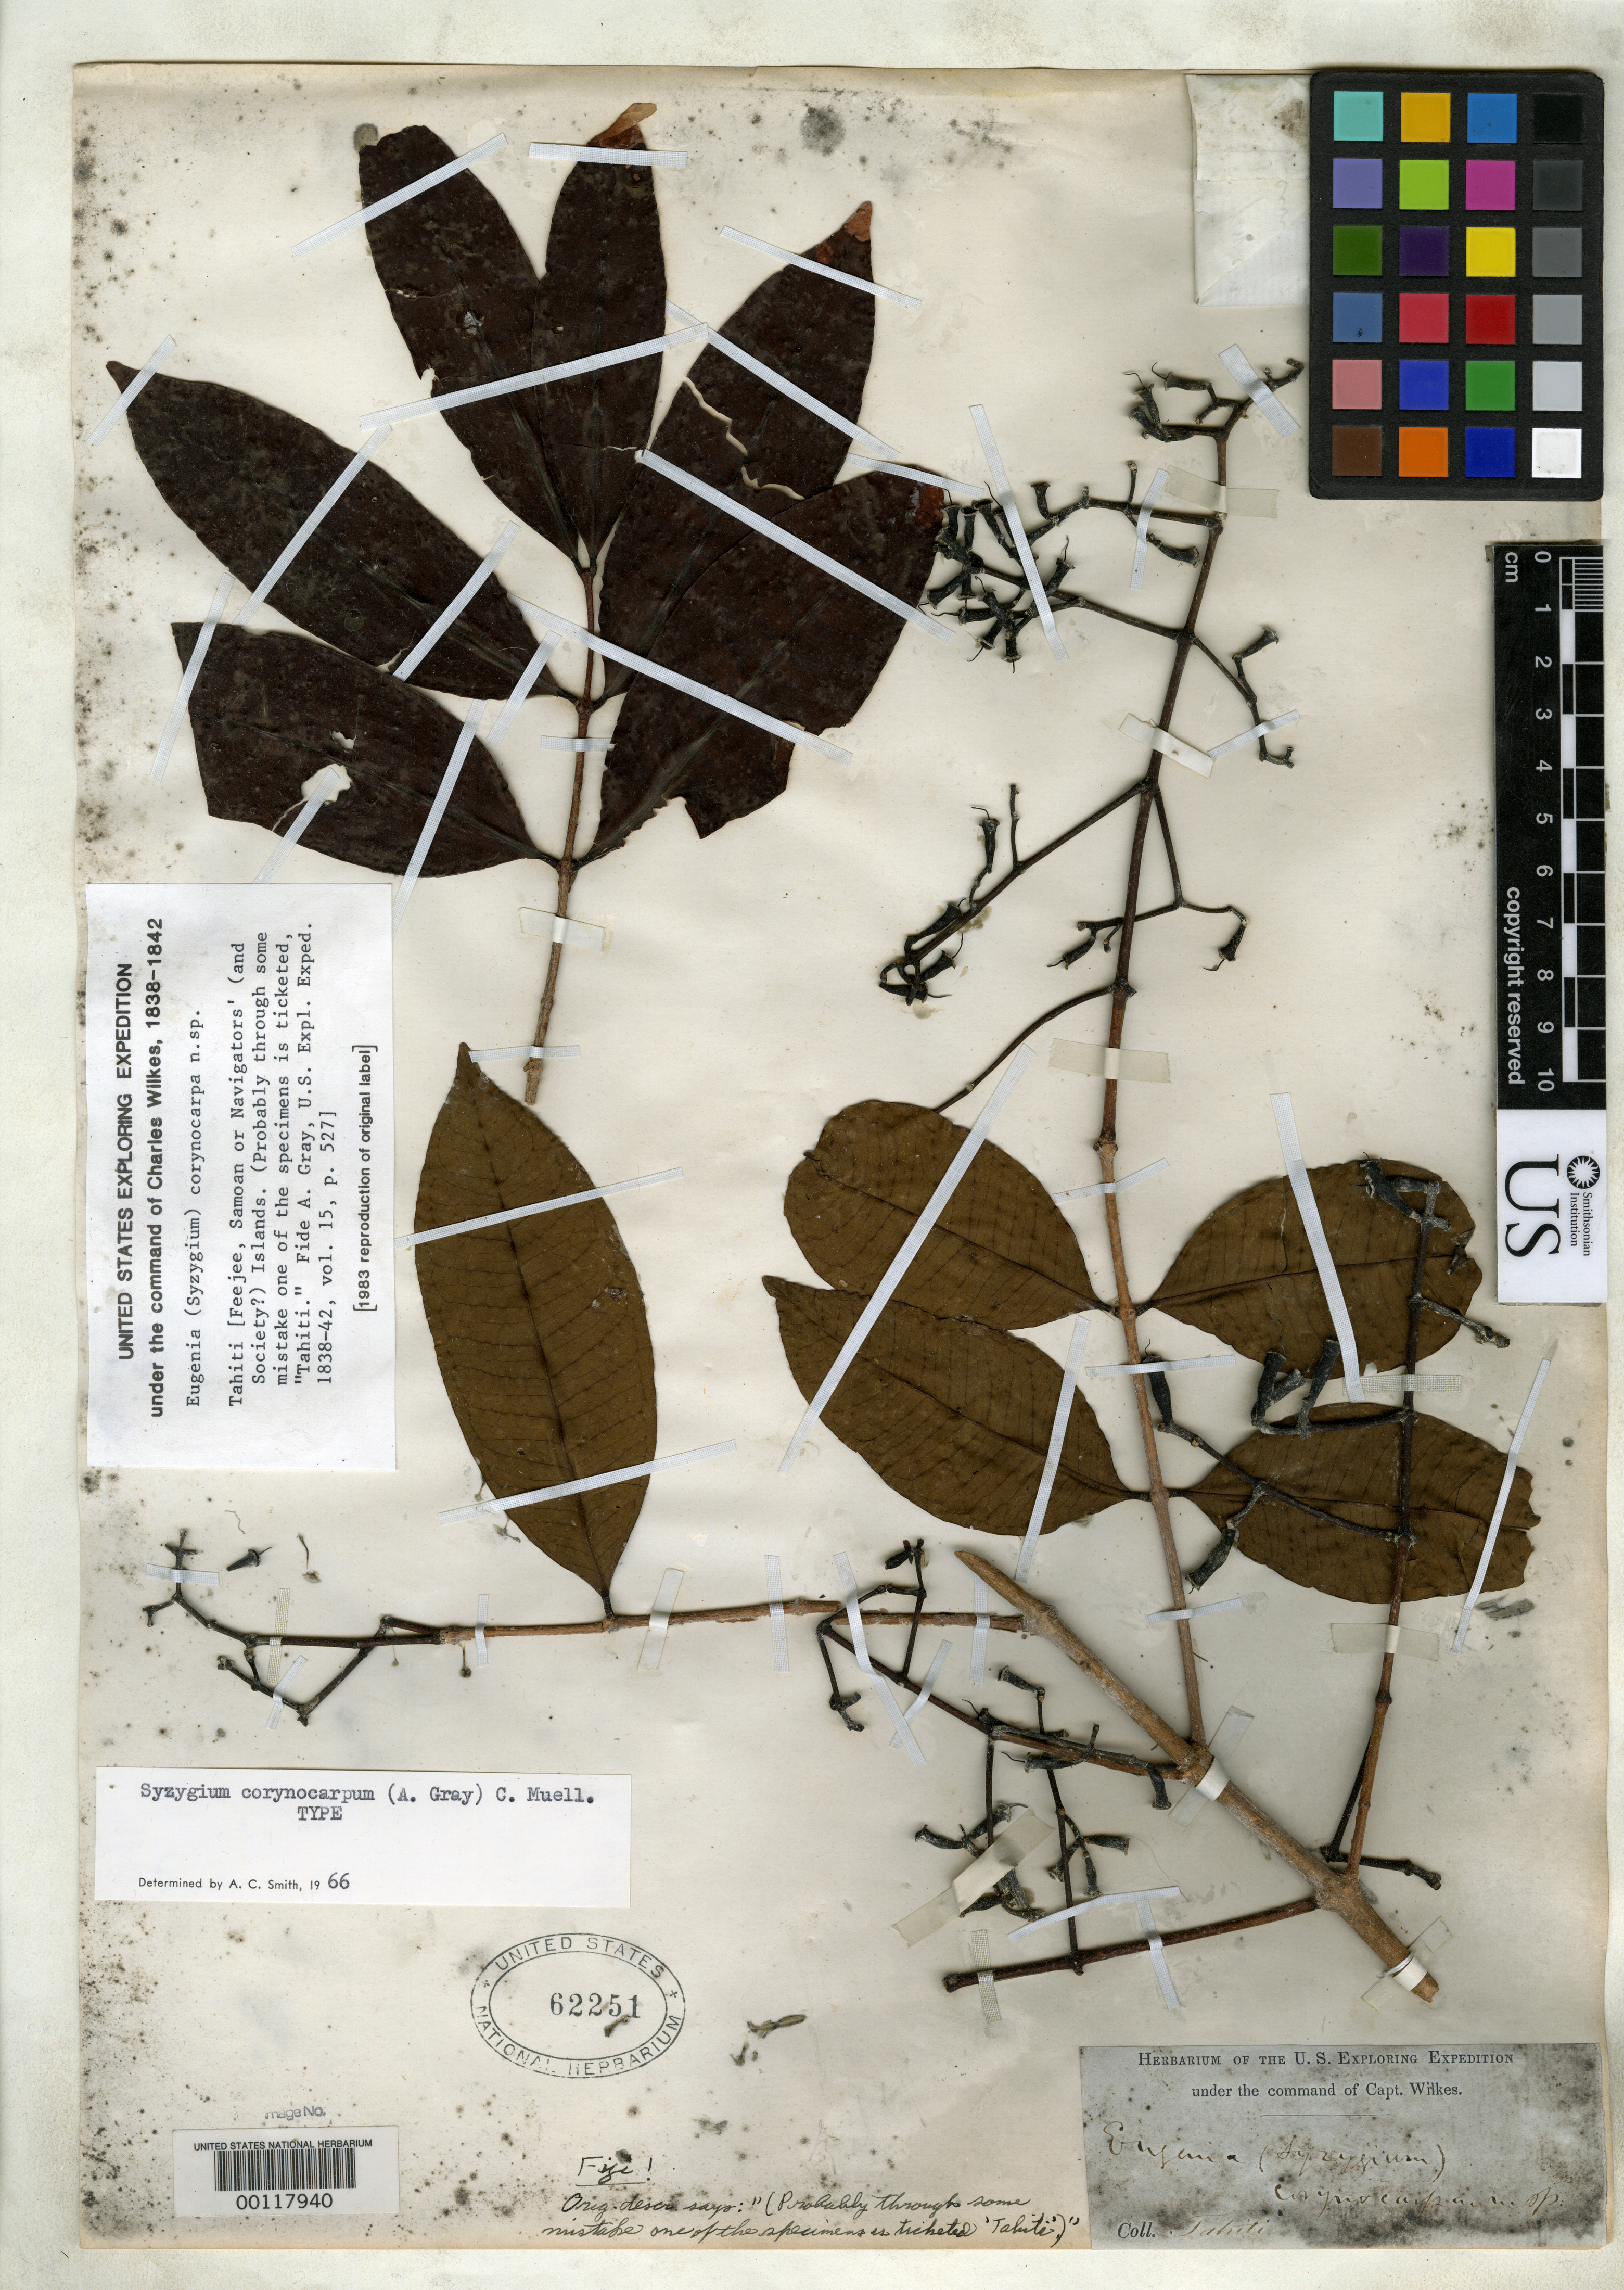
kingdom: Plantae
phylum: Tracheophyta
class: Magnoliopsida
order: Myrtales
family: Myrtaceae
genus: Eugenia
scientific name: Eugenia corynocarpa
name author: A. Gray in Wilkes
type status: Syntype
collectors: Wilkes Explor. Exped.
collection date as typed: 1838 to -- --- 1842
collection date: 1838/1842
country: Fiji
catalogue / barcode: US 62251